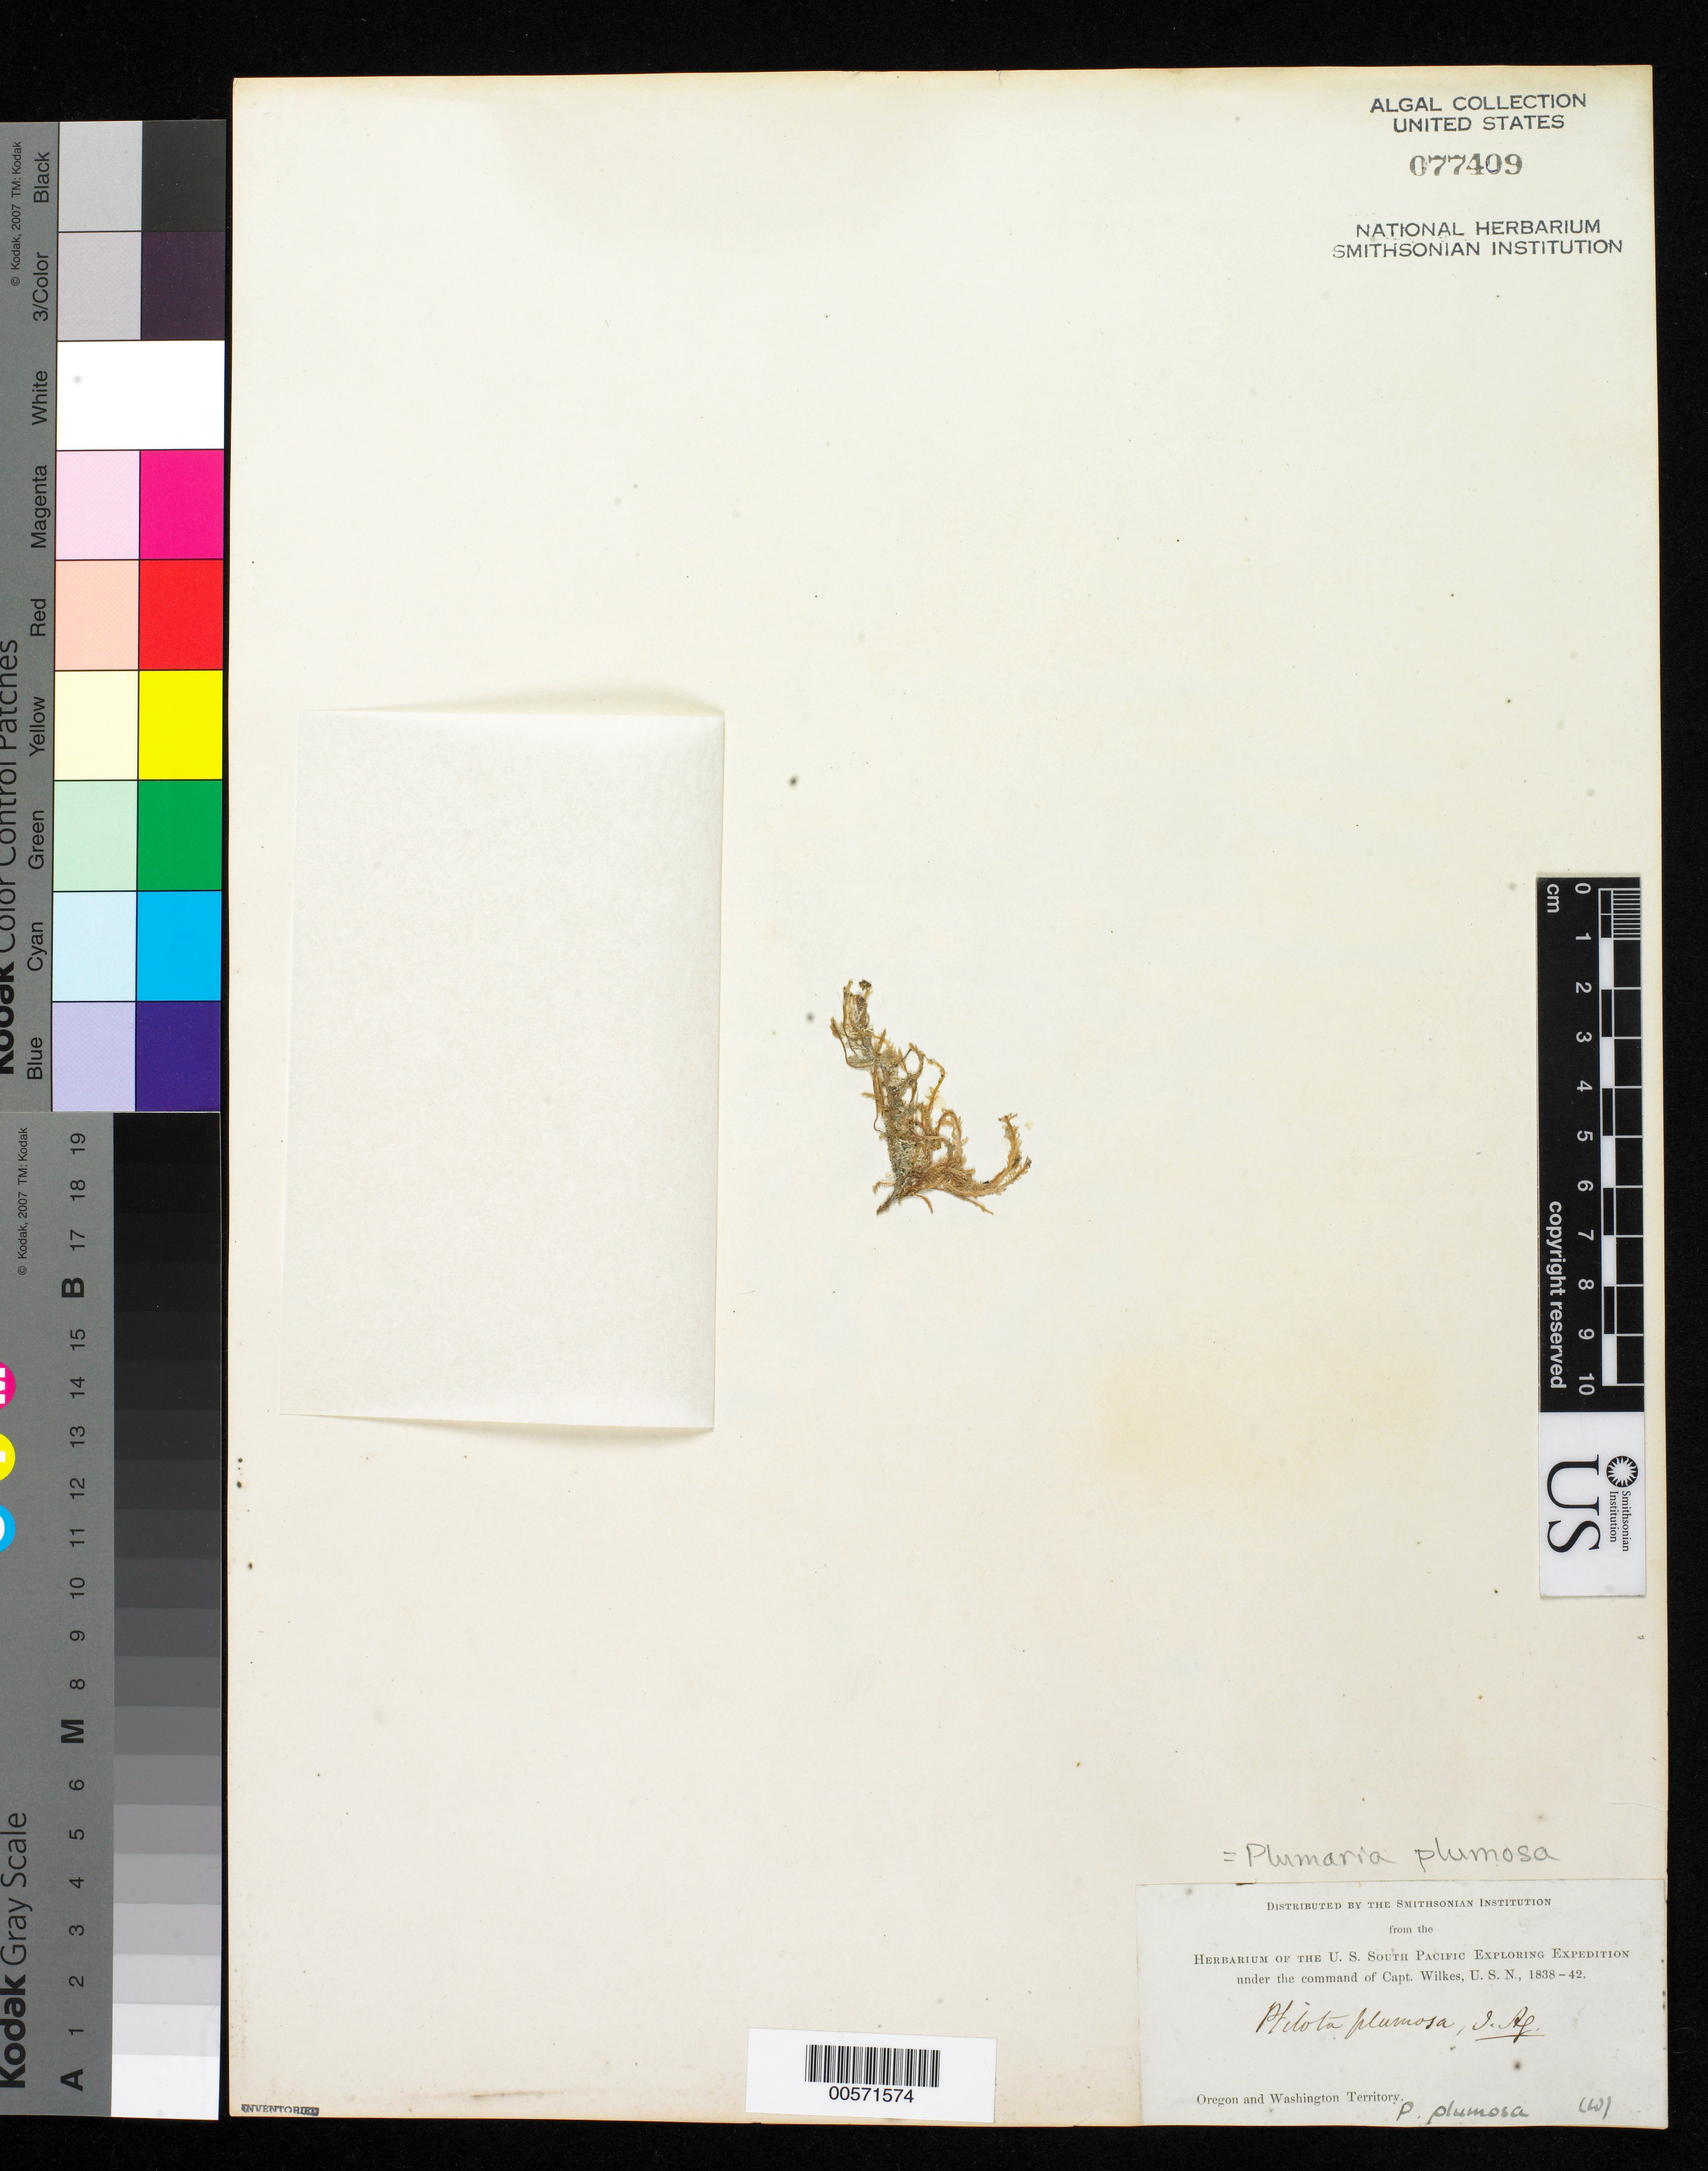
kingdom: Plantae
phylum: Rhodophyta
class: Florideophyceae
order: Ceramiales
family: Wrangeliaceae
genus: Plumaria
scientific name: Plumaria plumosa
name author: (Hudson) Kuntze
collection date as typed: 1841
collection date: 1841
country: United States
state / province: Oregon / Washington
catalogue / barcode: US 77409